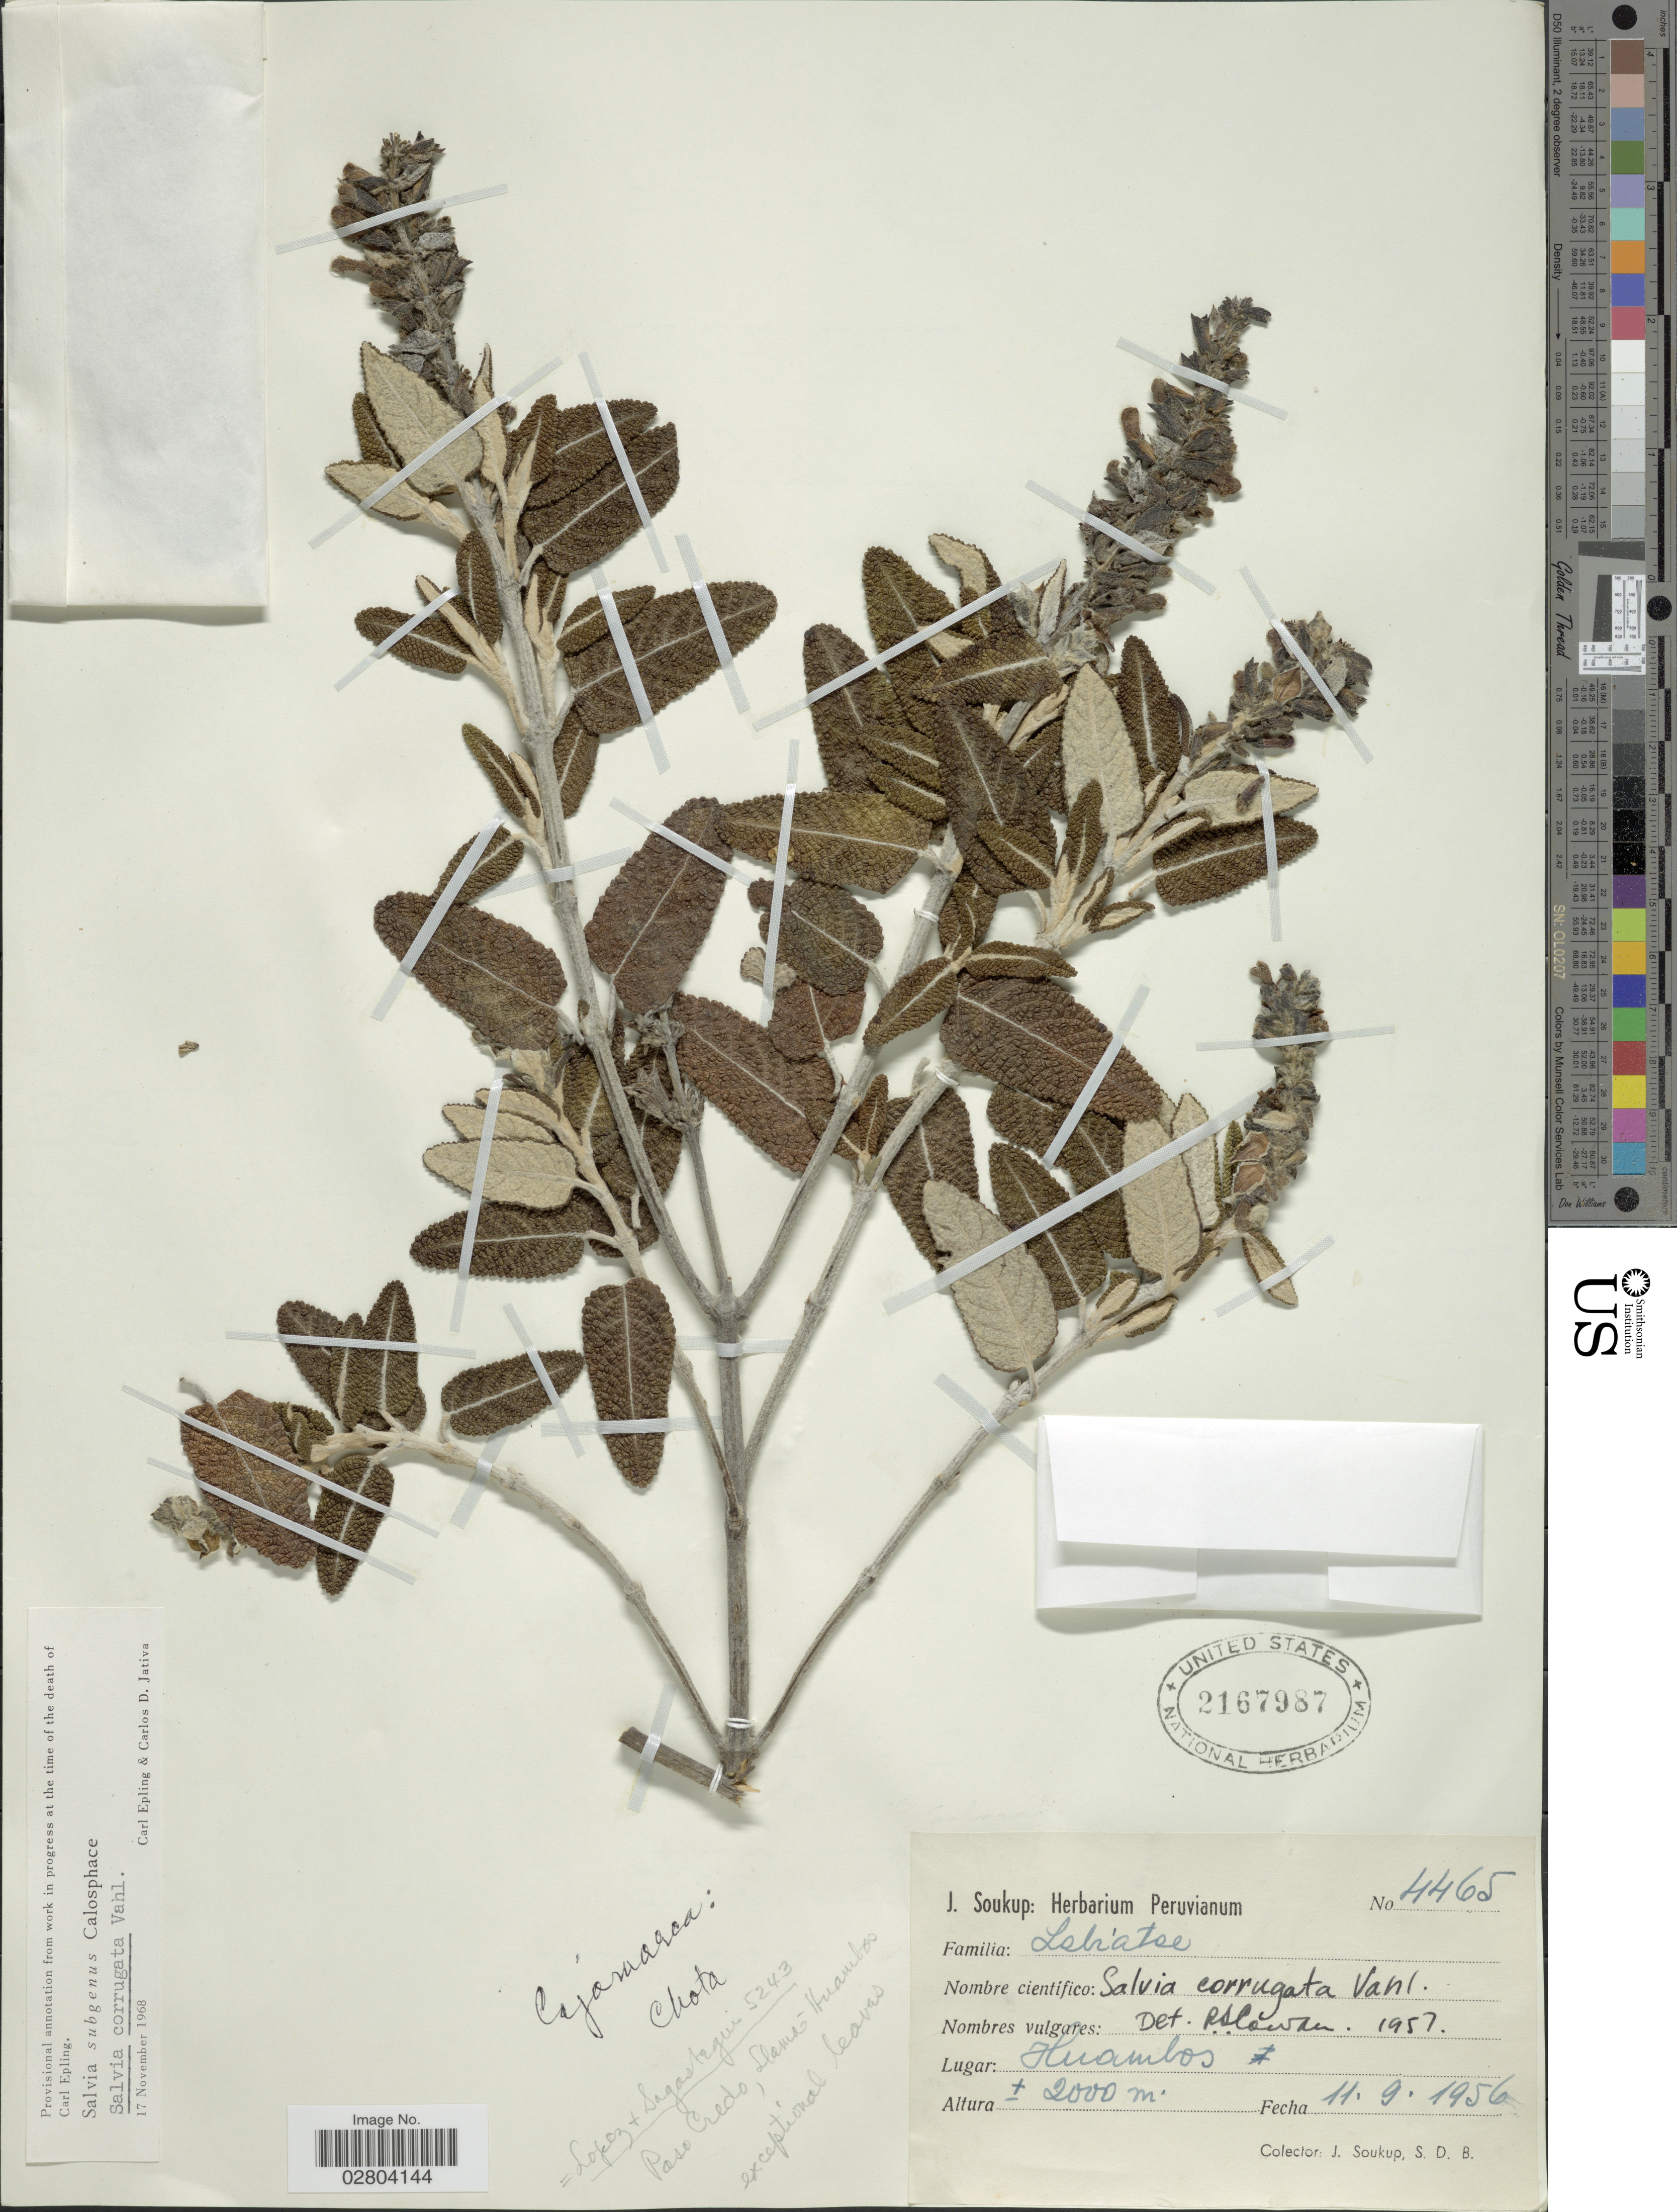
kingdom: Plantae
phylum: Tracheophyta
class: Magnoliopsida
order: Lamiales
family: Lamiaceae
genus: Salvia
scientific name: Salvia corrugata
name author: Vahl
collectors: J. Soukup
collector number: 4465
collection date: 1956-09-11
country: Peru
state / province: Cajamarca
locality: Chota. Huambos.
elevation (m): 2000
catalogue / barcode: US 2167987